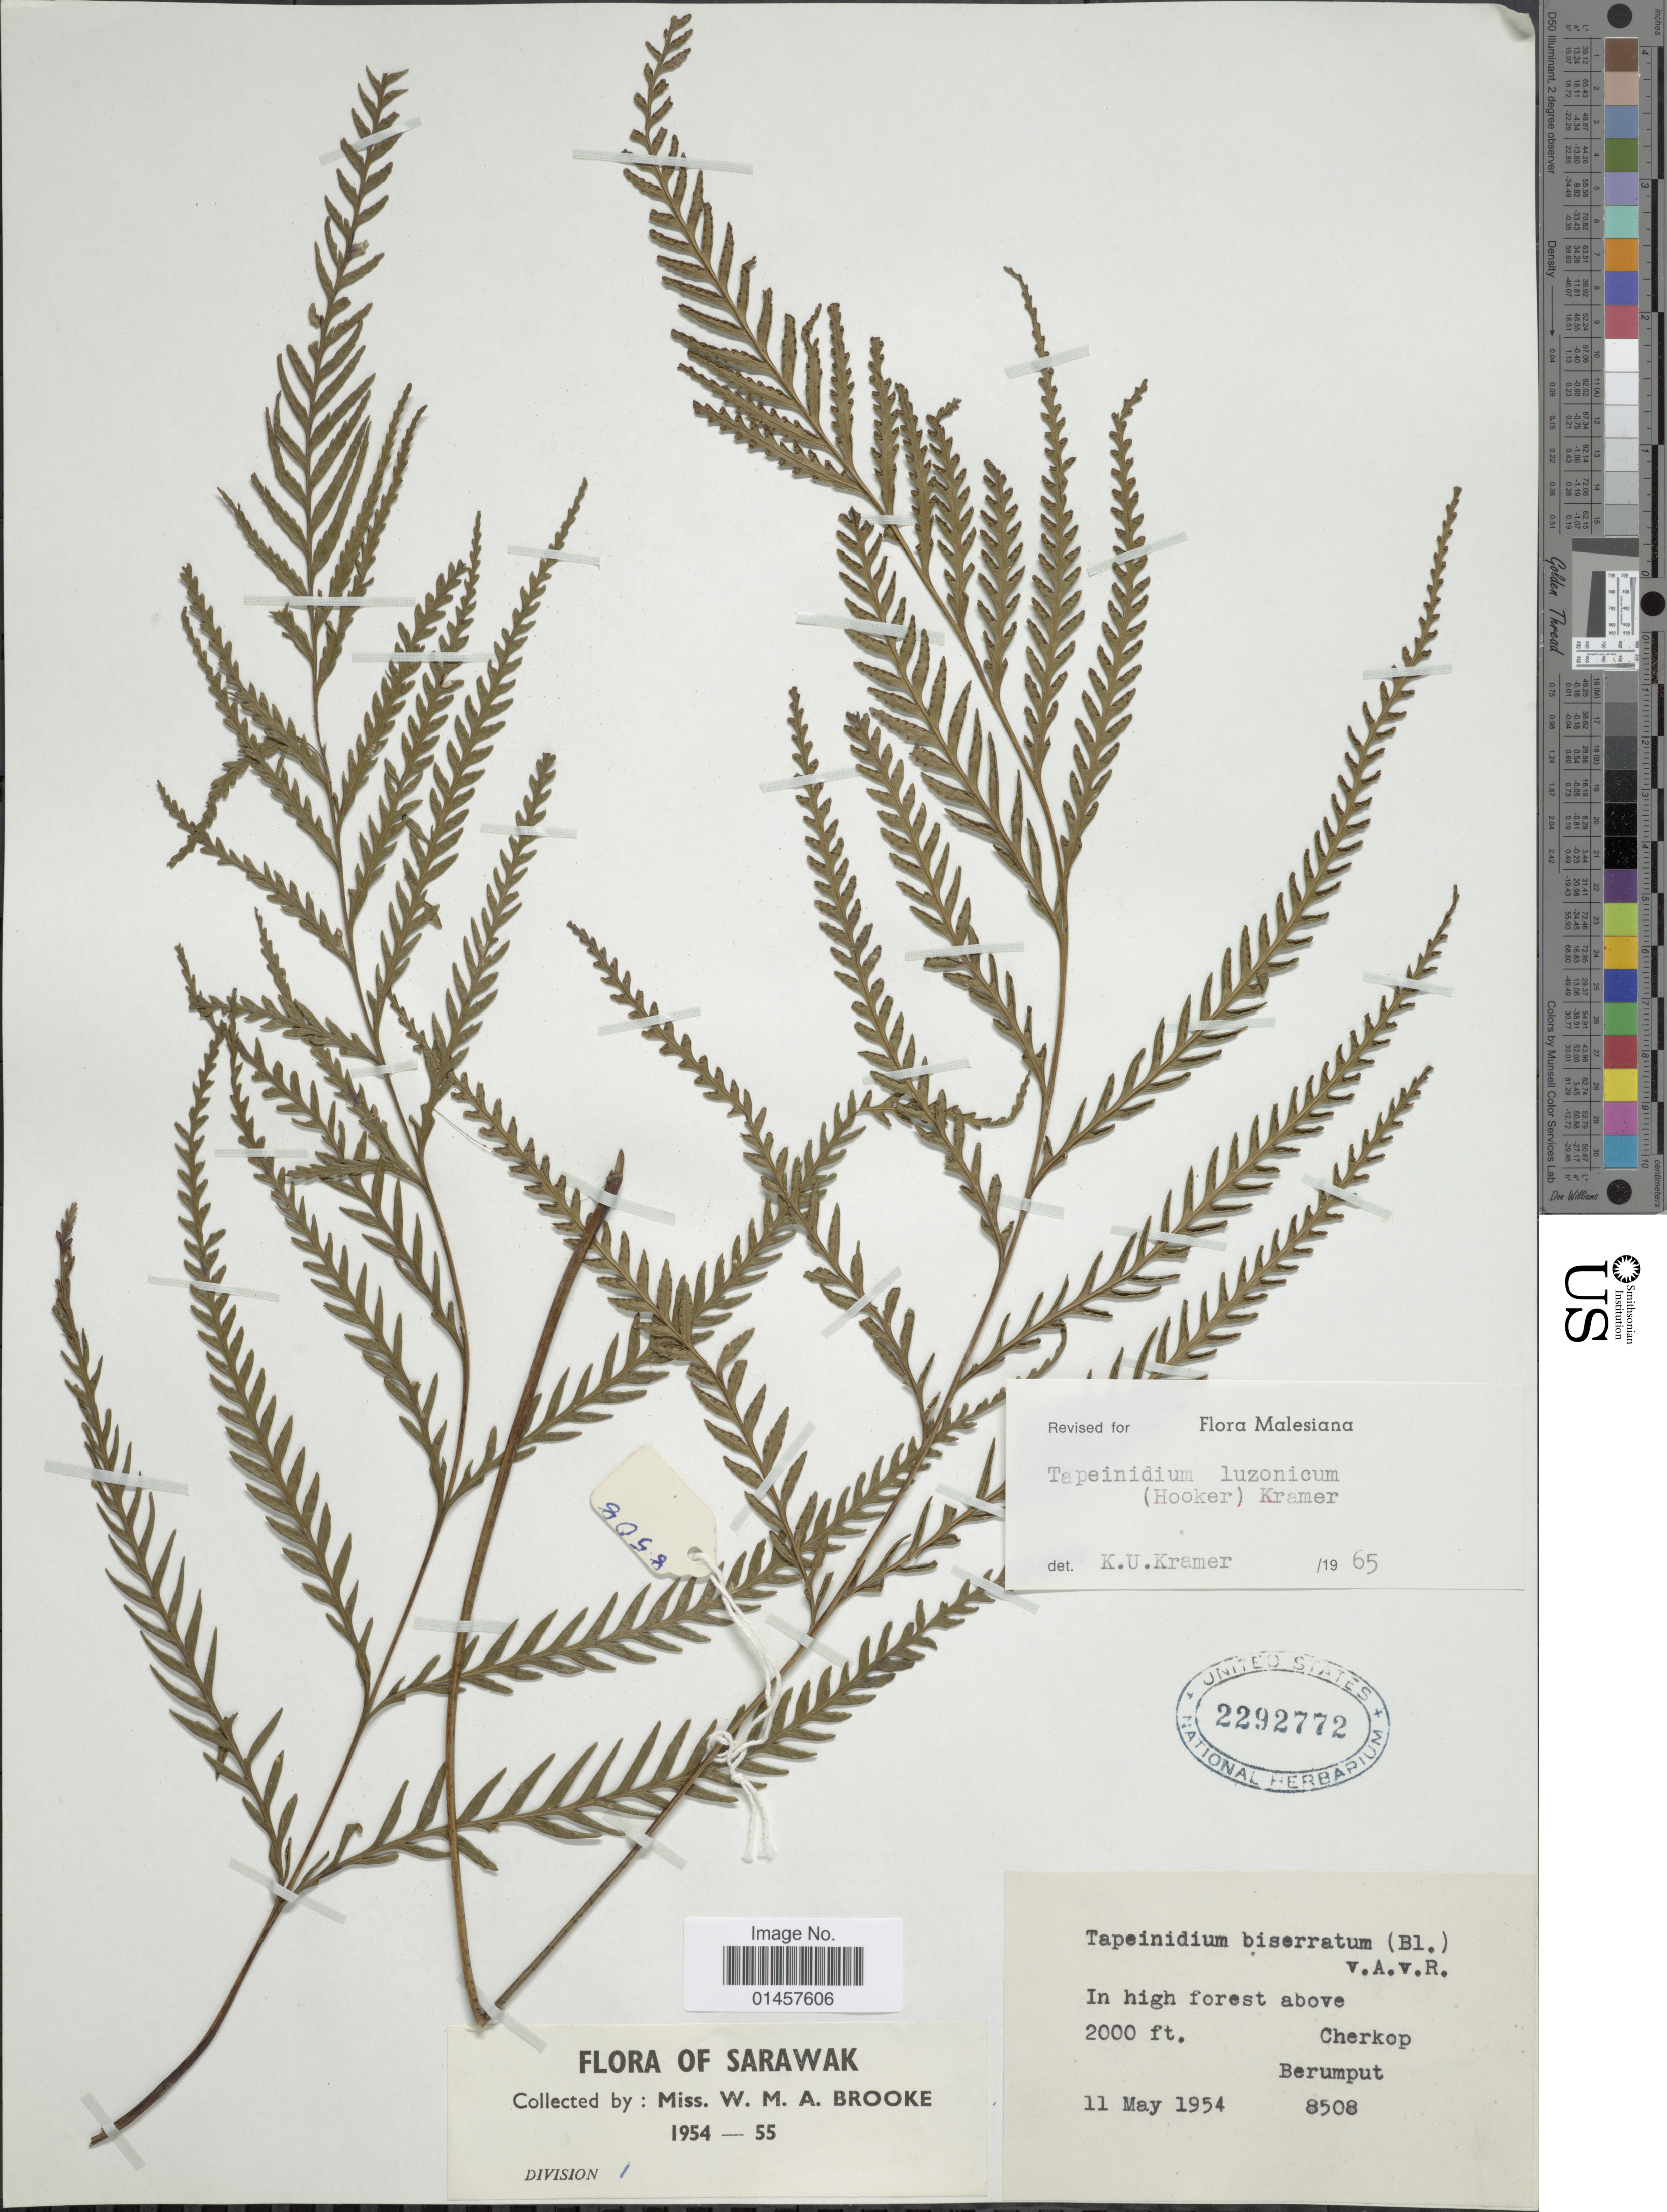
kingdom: Plantae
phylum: Tracheophyta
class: Polypodiopsida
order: Polypodiales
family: Lindsaeaceae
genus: Tapeinidium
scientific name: Tapeinidium luzonicum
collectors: W. Brooke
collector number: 8508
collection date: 1954-05-11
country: Malaysia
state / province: Sarawak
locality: Sarawak, in high forest above Cherkop, Berumput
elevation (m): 610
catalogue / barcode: US 2292772